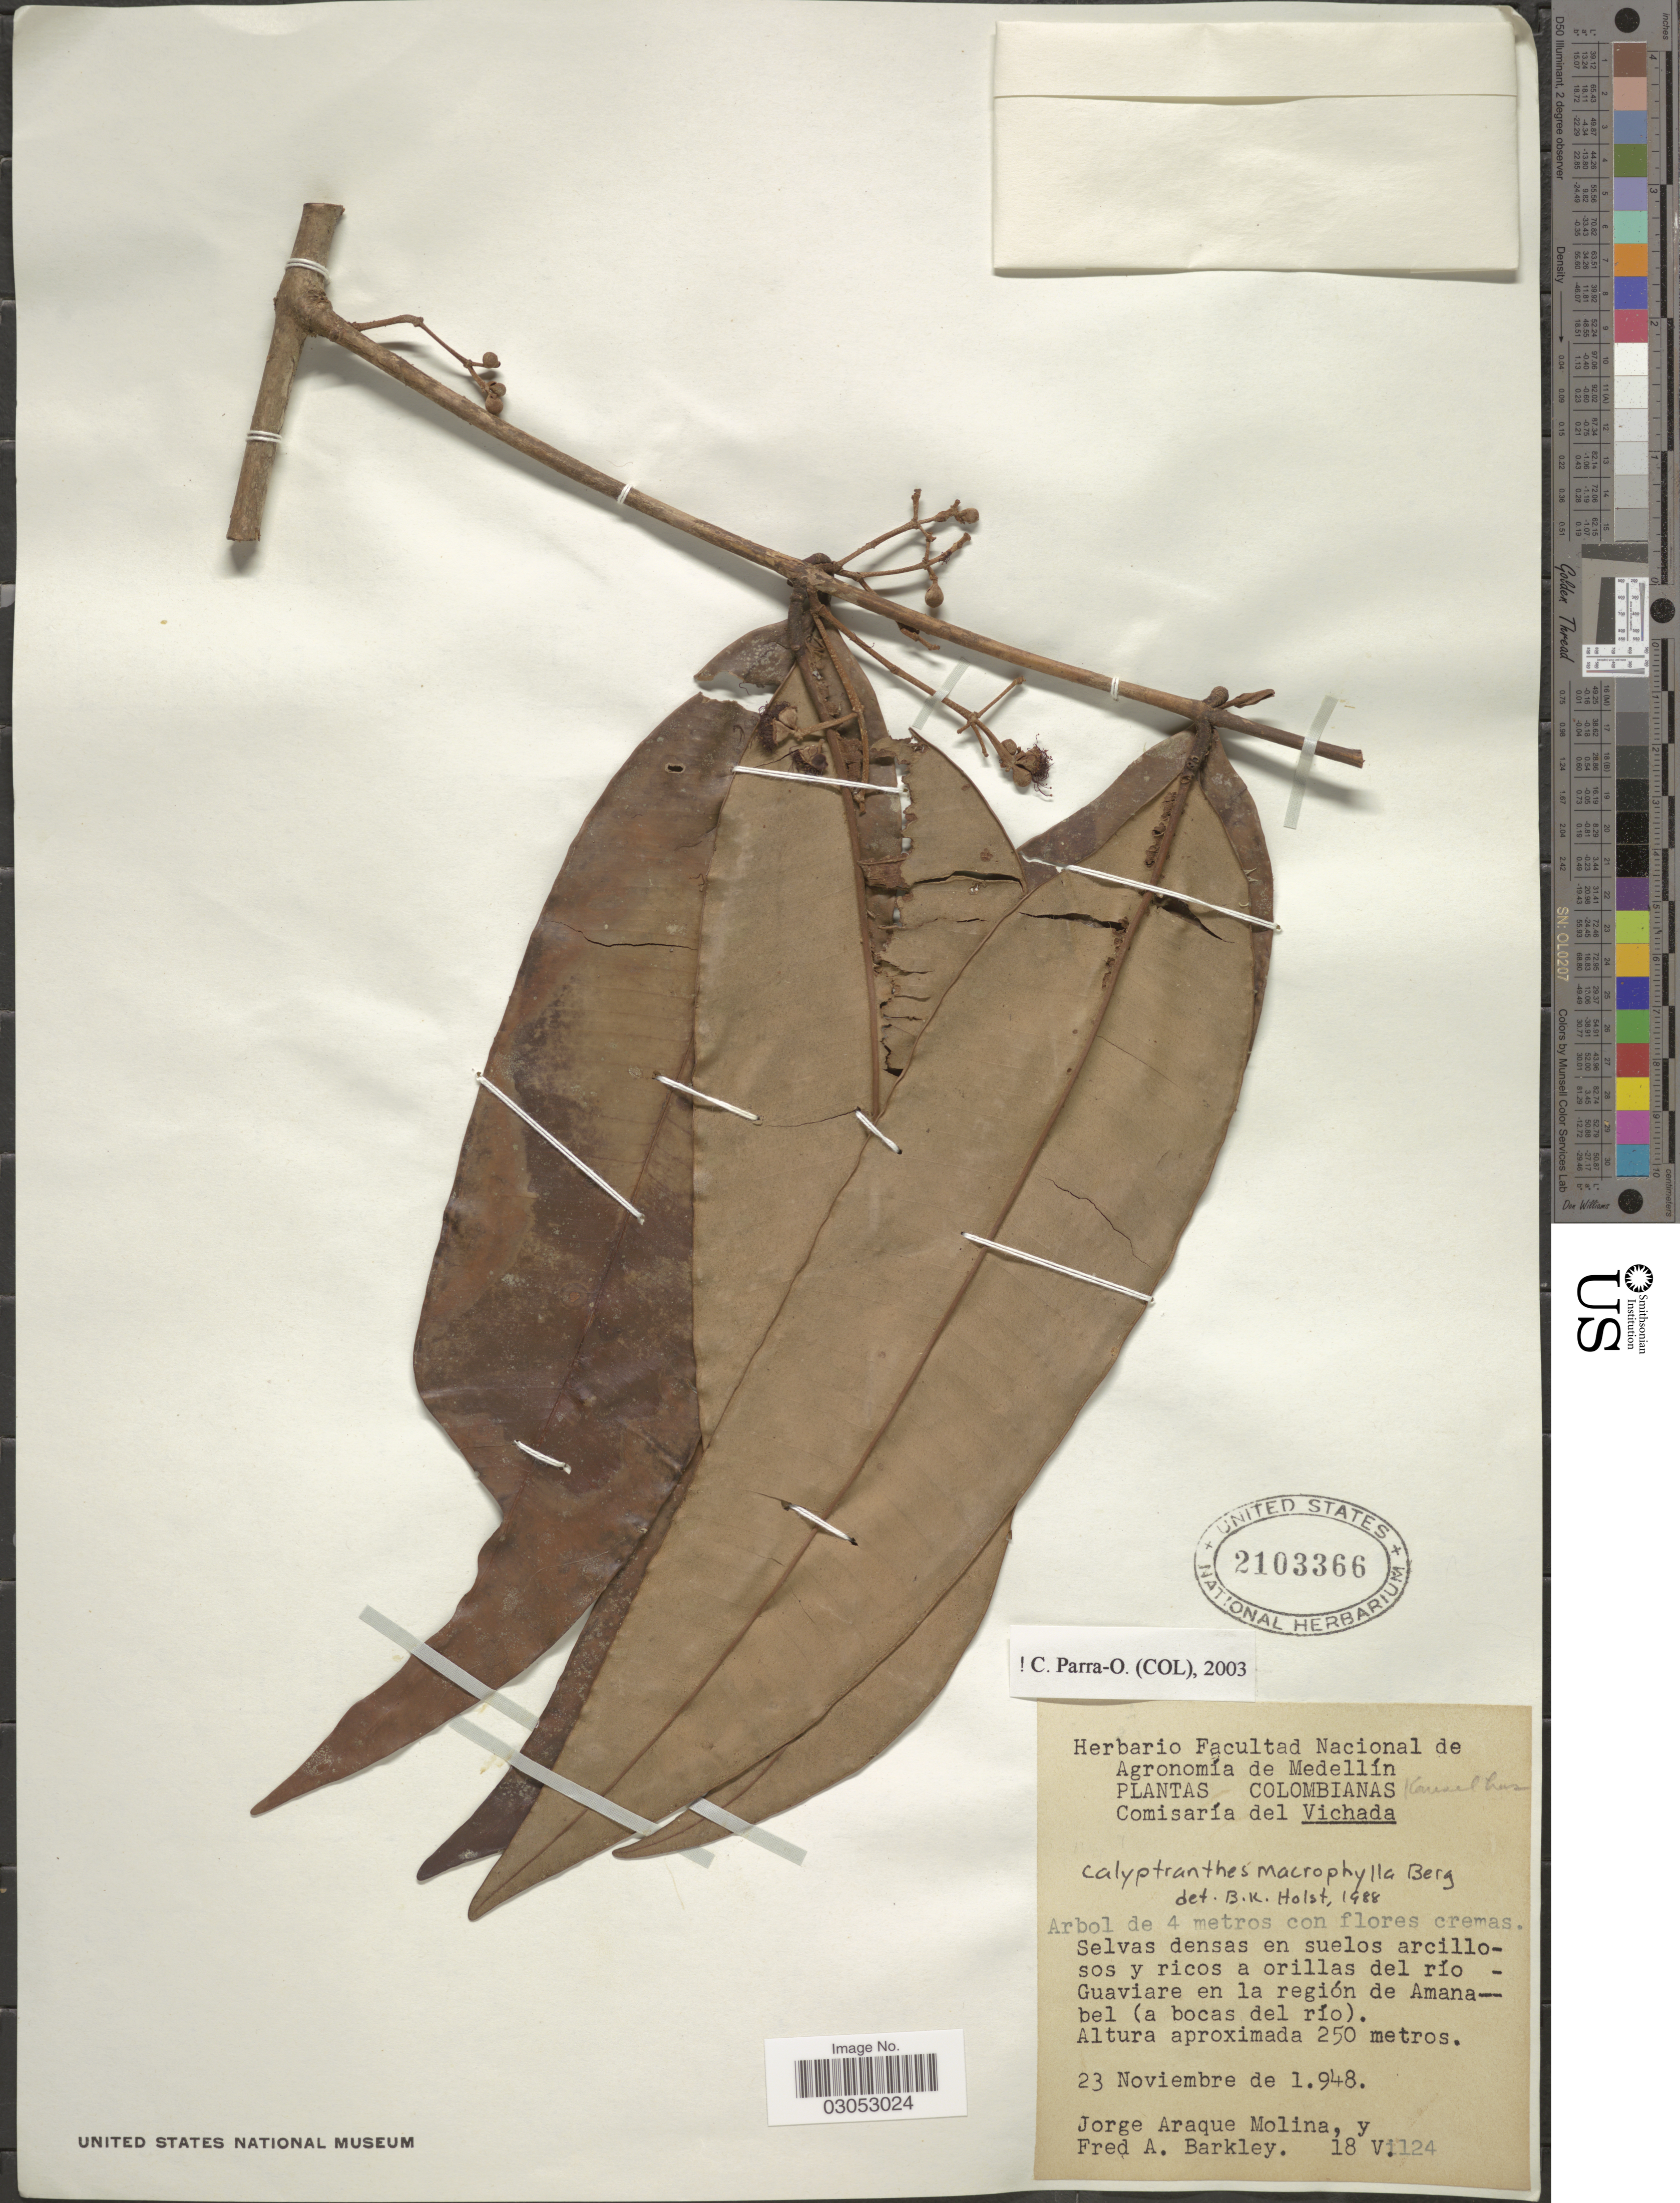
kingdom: Plantae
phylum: Tracheophyta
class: Magnoliopsida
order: Myrtales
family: Myrtaceae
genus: Myrcia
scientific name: Myrcia neospeciosa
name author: A.R. Lourenço & E. Lucas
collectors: J. Araque Molina & F. A. Barkley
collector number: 18Vi124*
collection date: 1948-11-23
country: Colombia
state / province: Vichada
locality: Selvas densas en suelos arcillosos y ricos a orillas del río Guaviare en la región de Amanabel (a bocas del río).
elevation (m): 250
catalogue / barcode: US 2103366